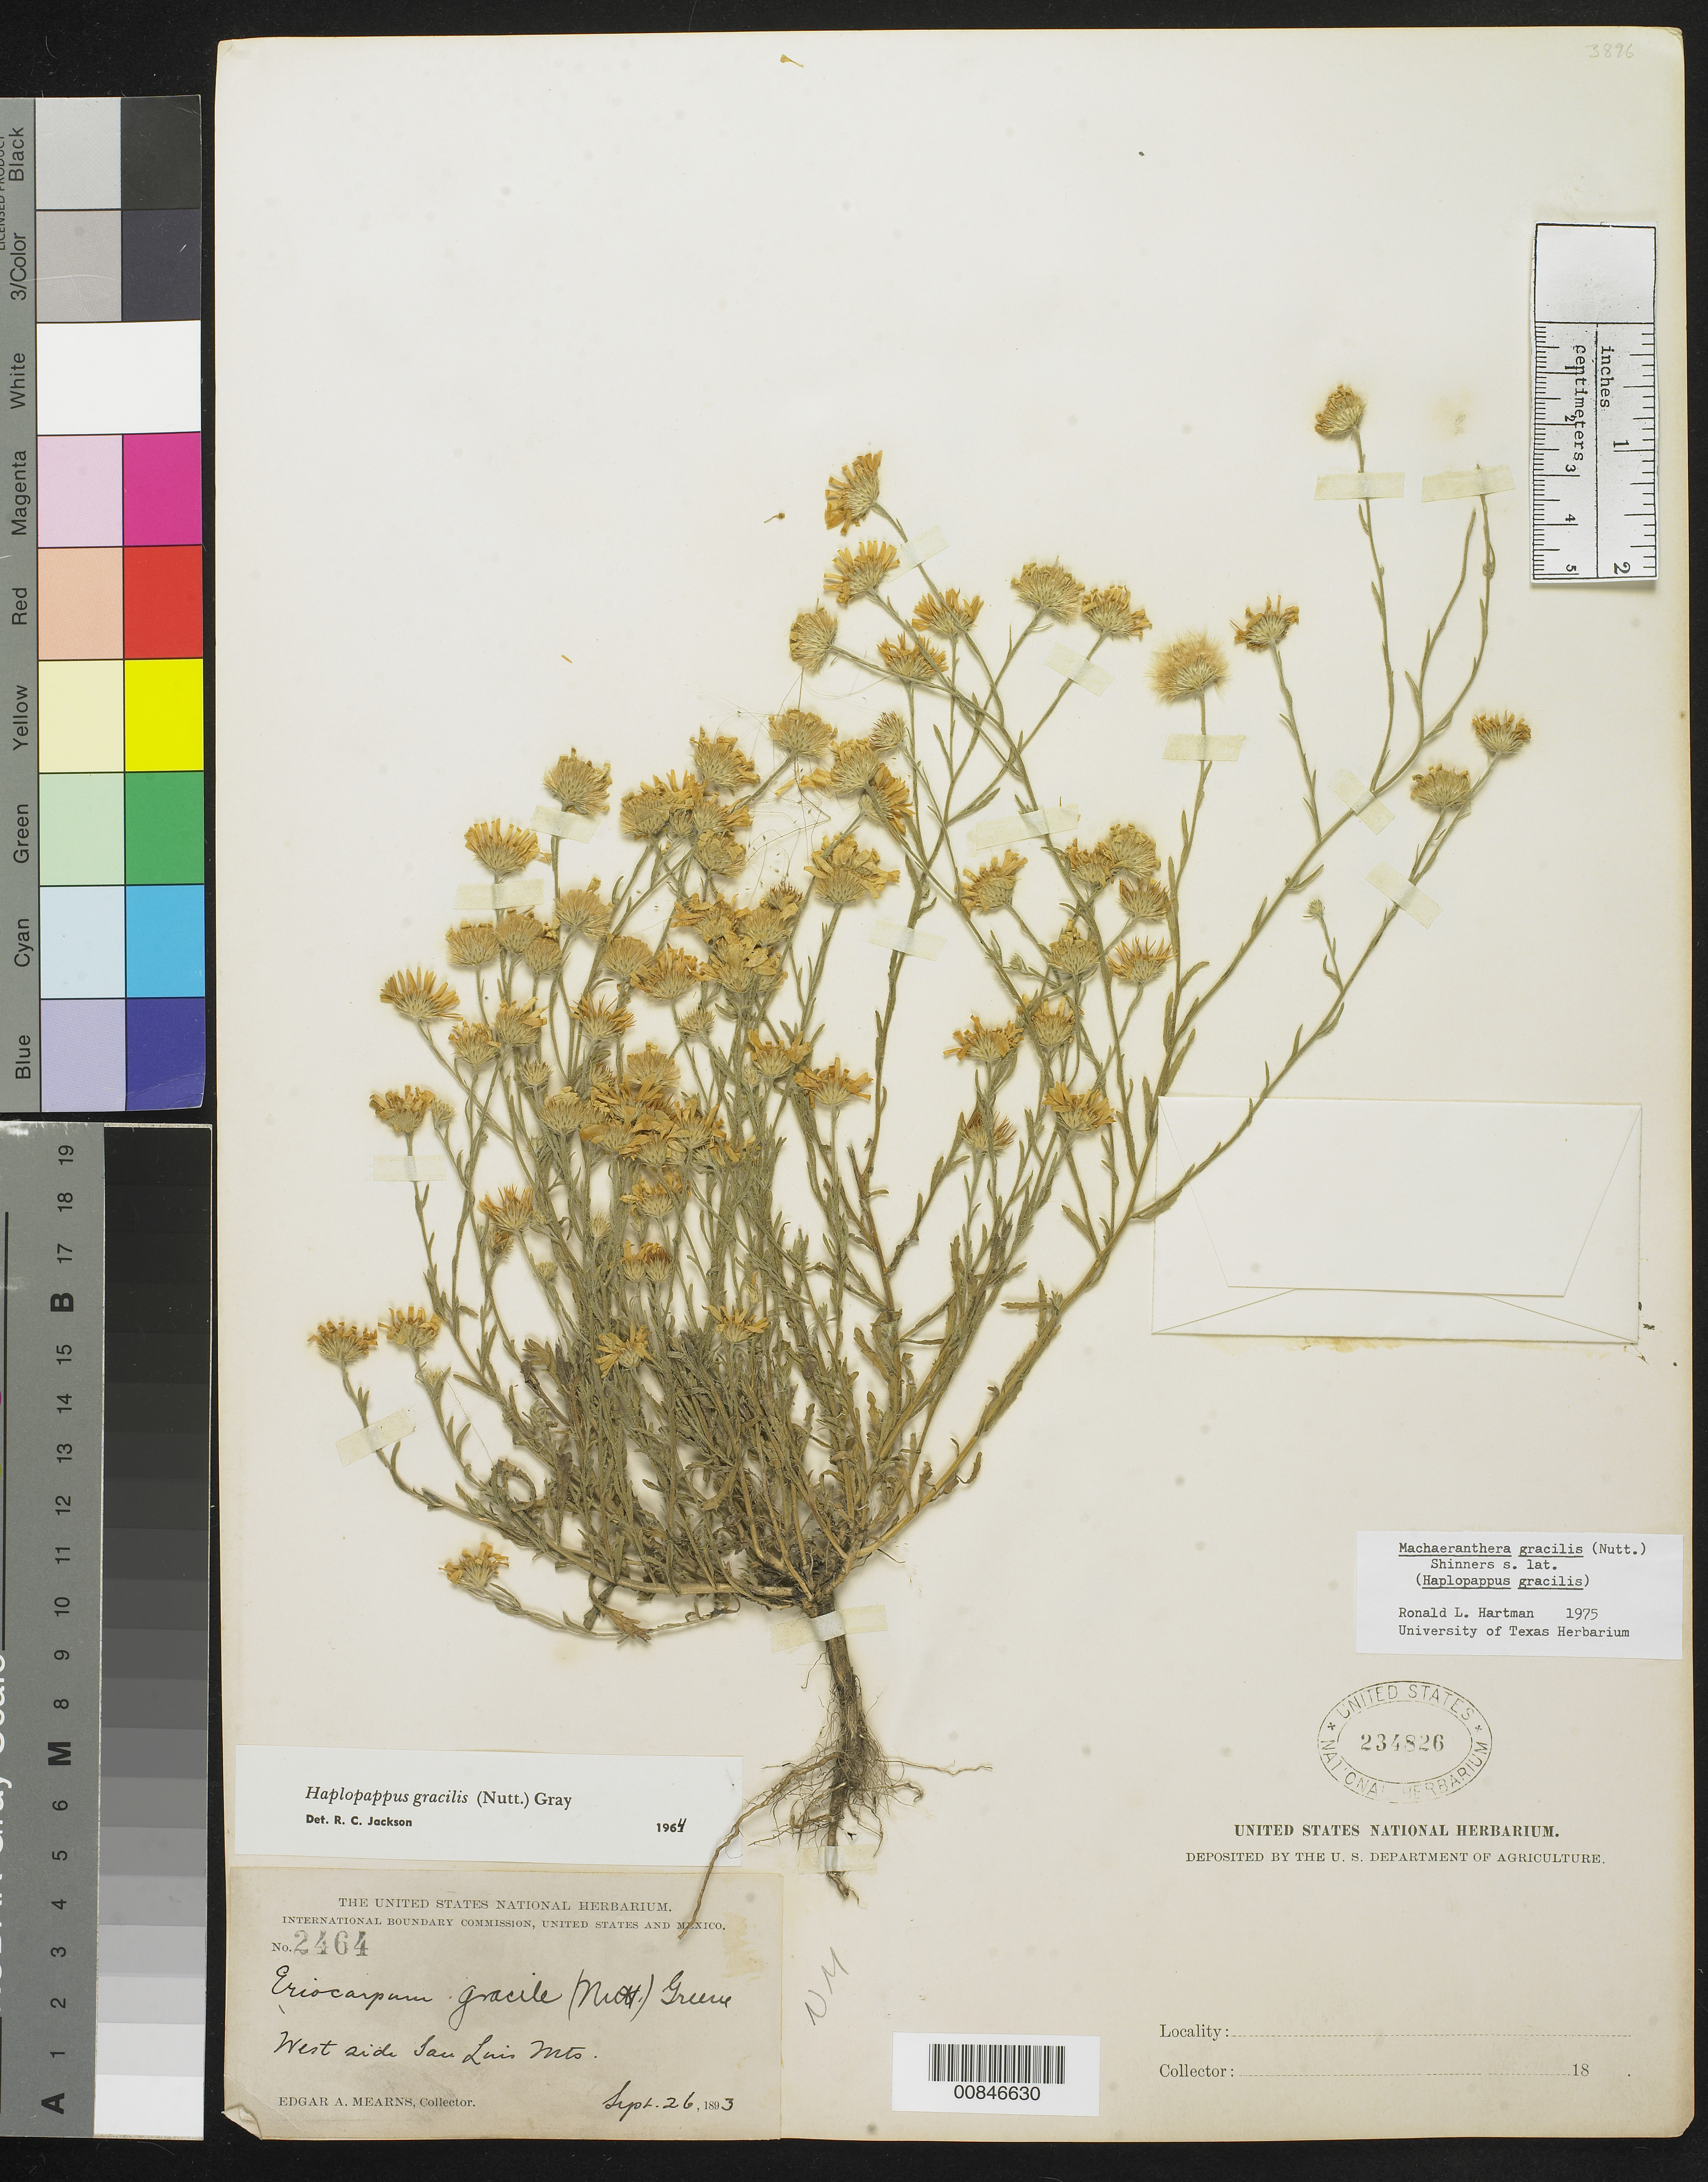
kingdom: Plantae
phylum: Tracheophyta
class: Magnoliopsida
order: Asterales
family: Asteraceae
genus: Machaeranthera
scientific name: Machaeranthera gracilis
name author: (Nutt.) Shinners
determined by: Hartman, R. L.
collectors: E. A. Mearns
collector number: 2464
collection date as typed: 26 Sep 1893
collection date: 1893-09-26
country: United States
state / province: Arizona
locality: West side of San Luis Mts.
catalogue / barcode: US 234826